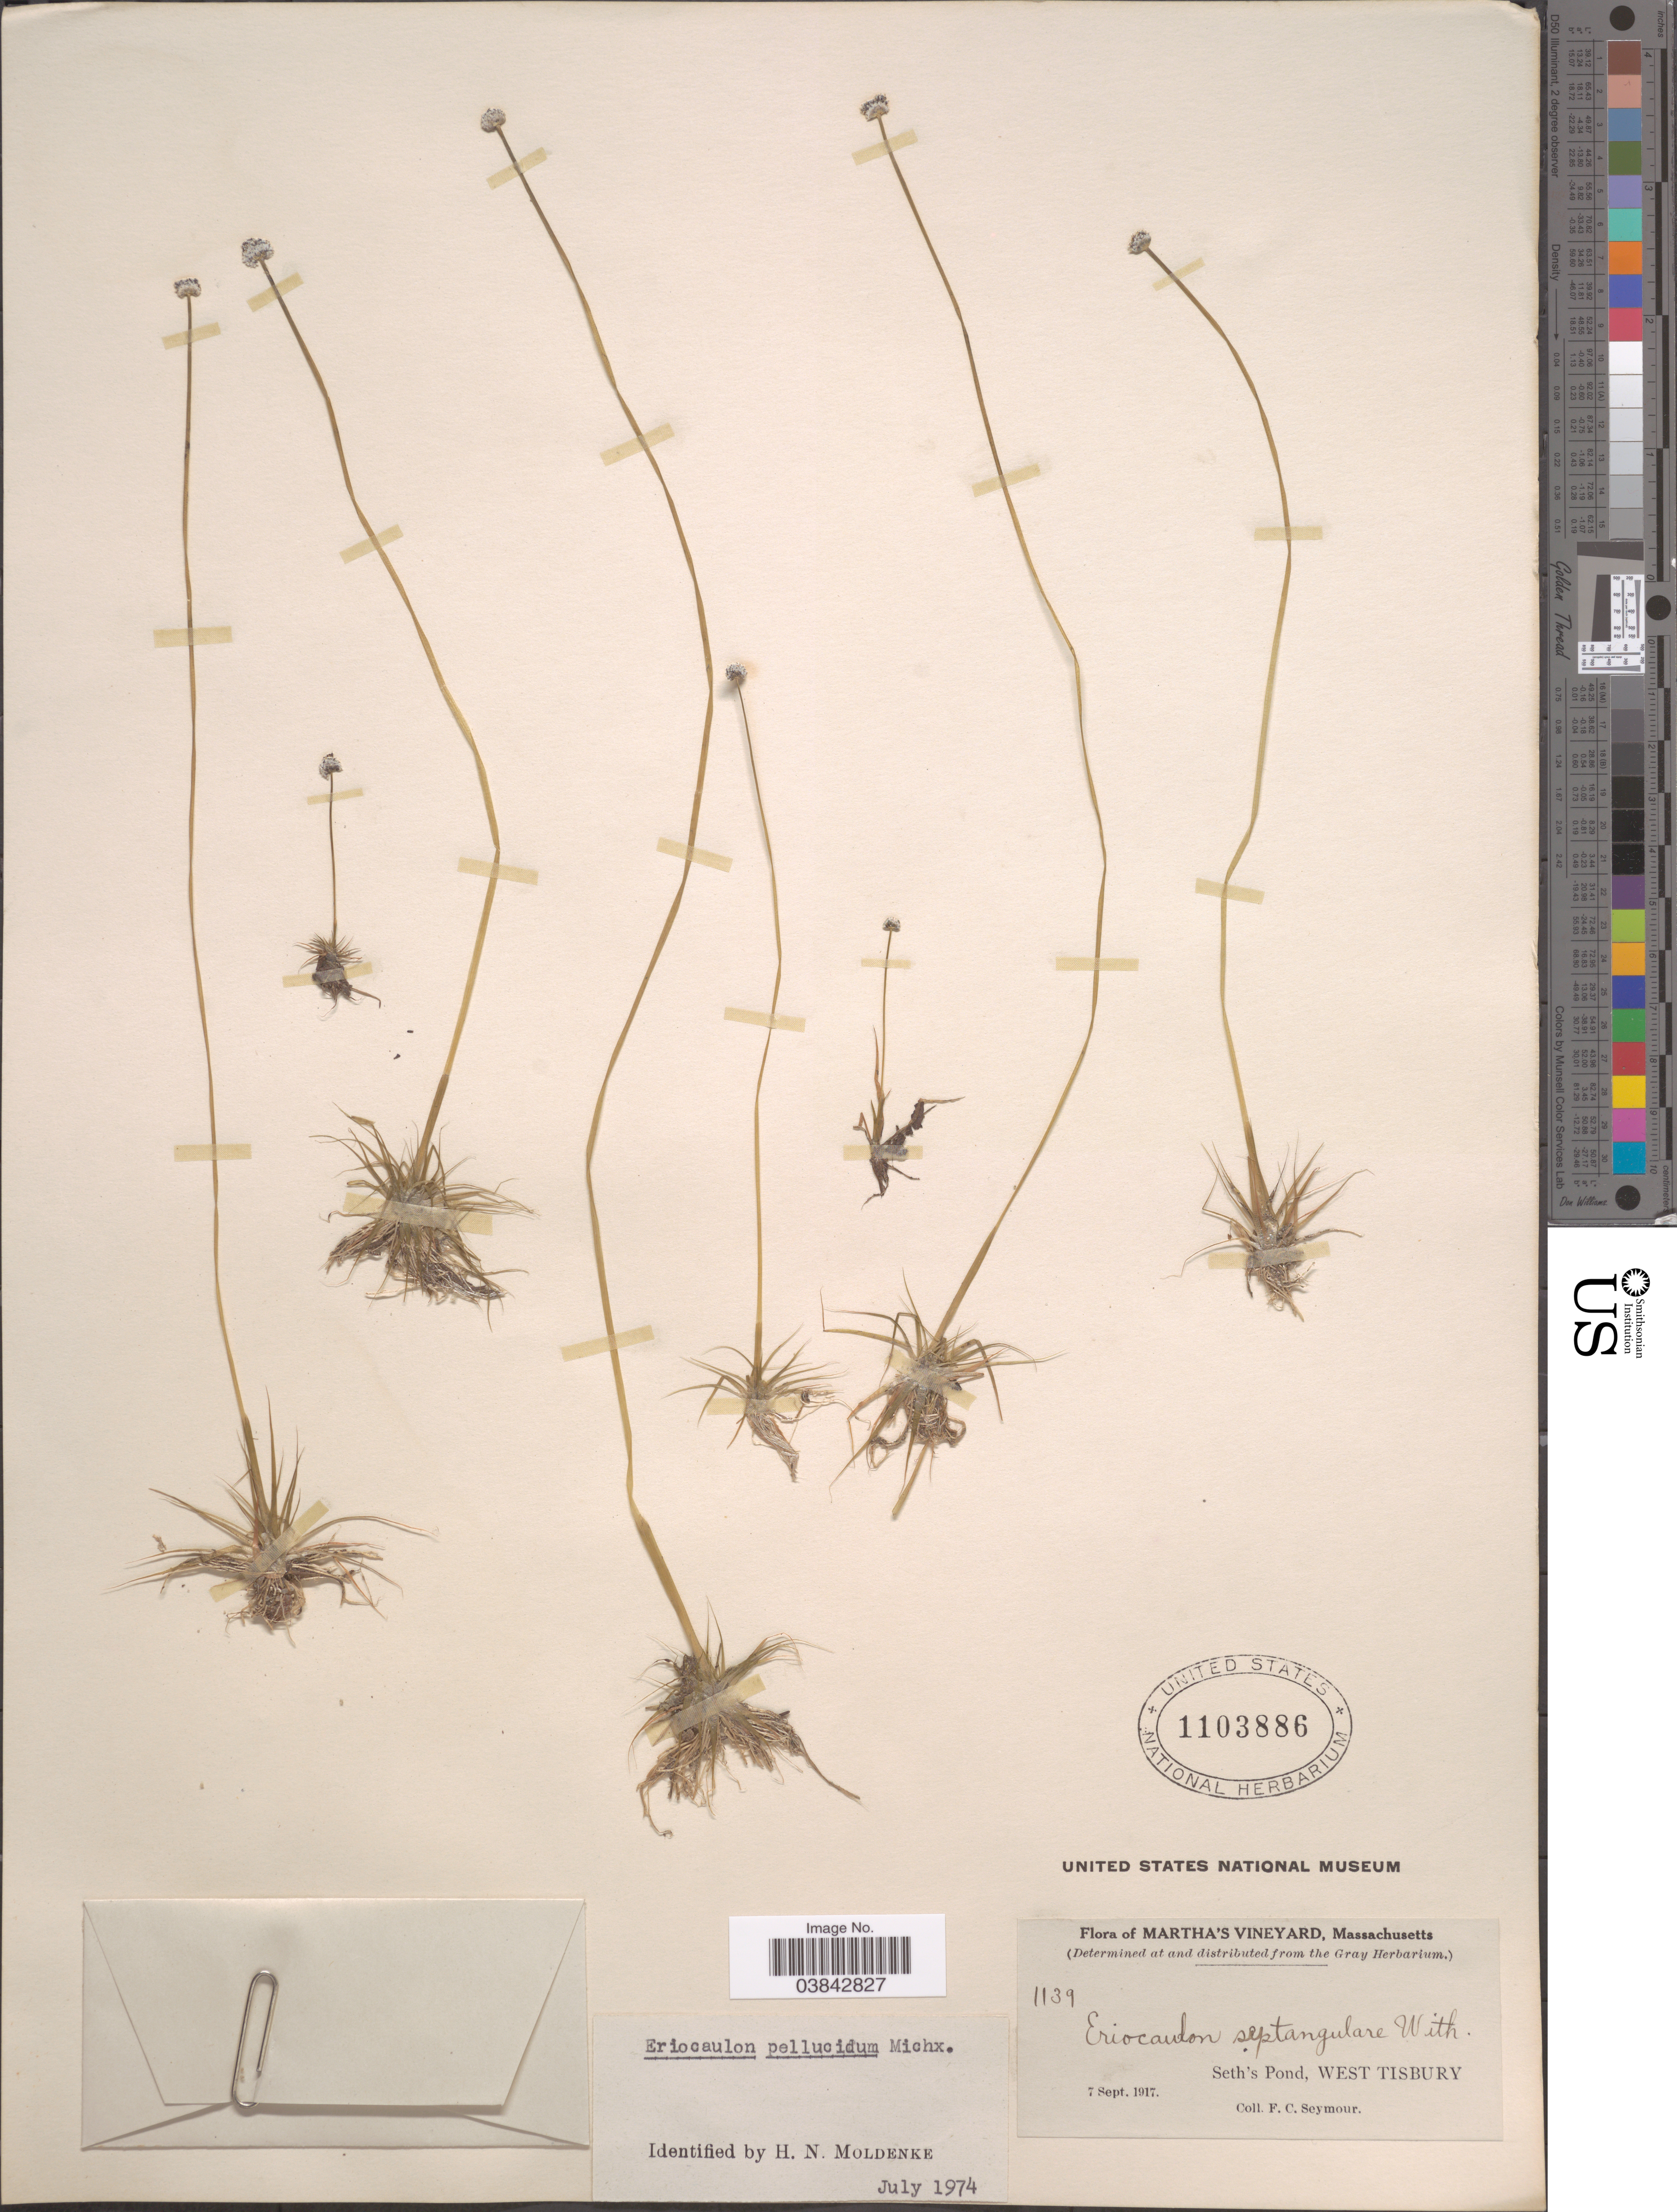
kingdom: Plantae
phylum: Tracheophyta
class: Liliopsida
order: Poales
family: Eriocaulaceae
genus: Eriocaulon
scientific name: Eriocaulon aquaticum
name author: (Hill) Druce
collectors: F. C. Seymour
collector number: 1139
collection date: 1917-09-07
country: United States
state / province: Massachusetts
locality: Martha's Vineyard. Seth's Pond, West Tisbury.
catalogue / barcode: US 1103886